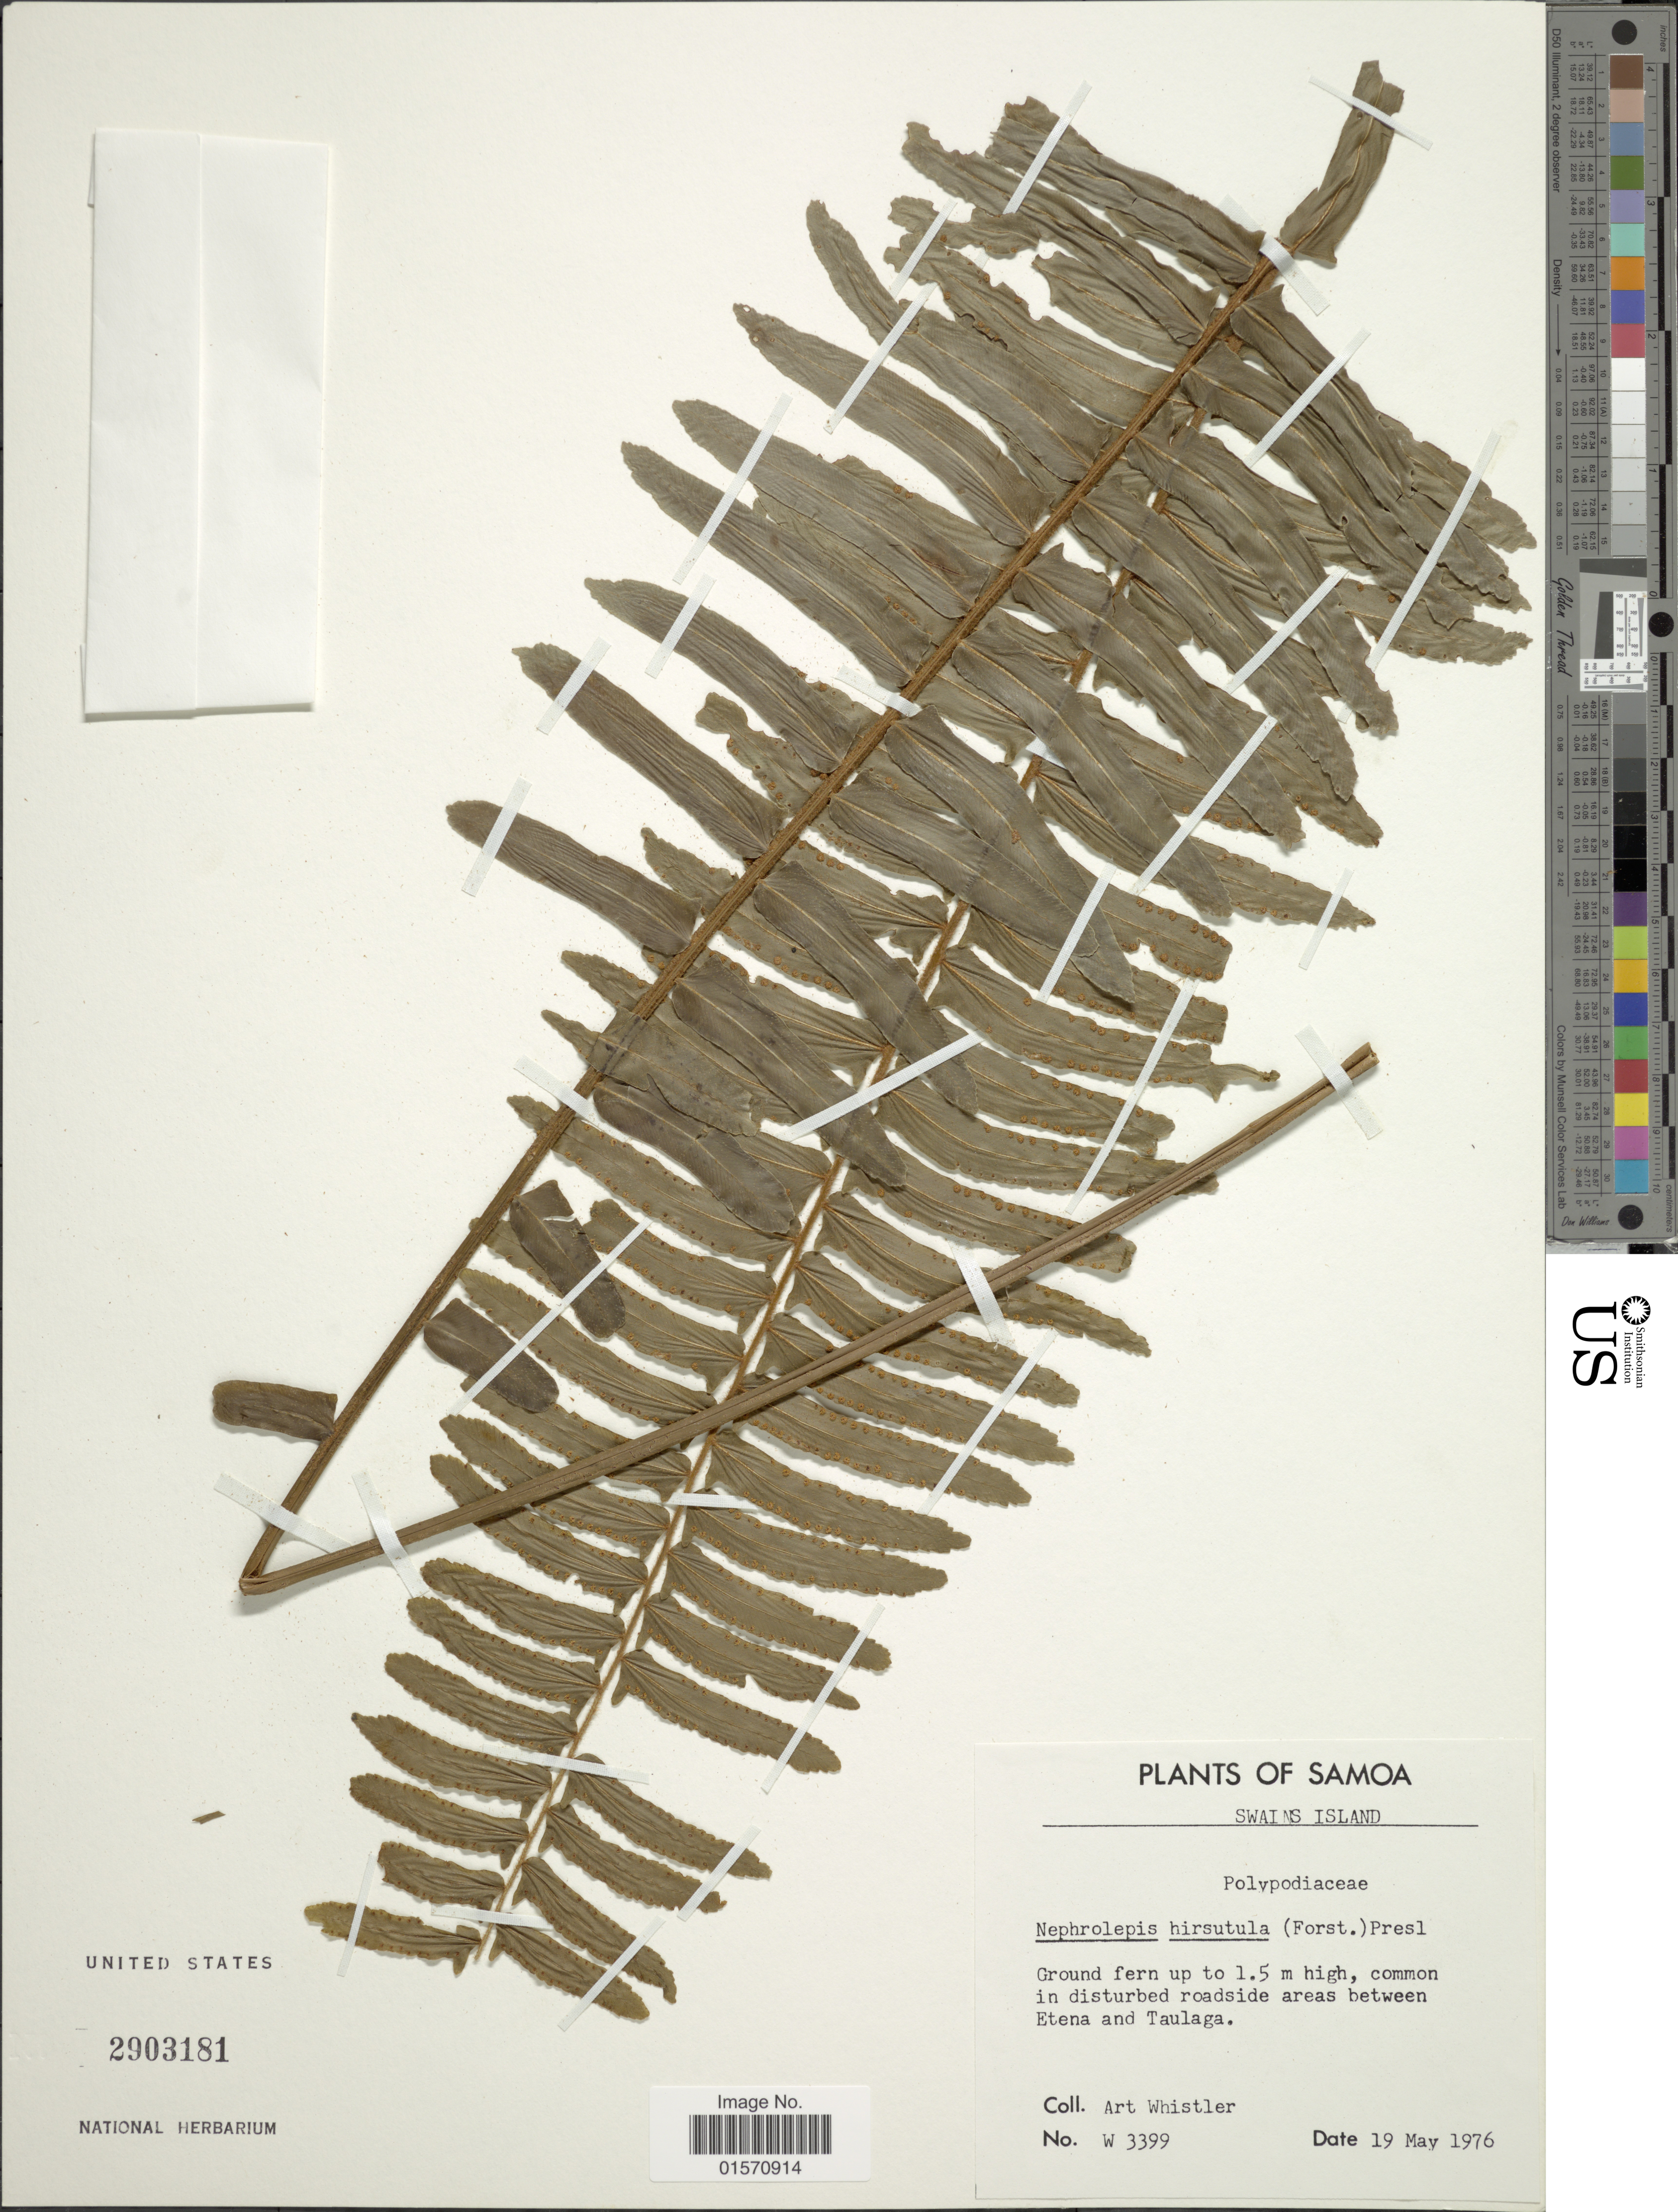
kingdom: Plantae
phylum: Tracheophyta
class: Polypodiopsida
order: Polypodiales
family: Nephrolepidaceae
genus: Nephrolepis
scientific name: Nephrolepis hirsutula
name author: (G. Forst.) C. Presl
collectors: A. Whistler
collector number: W 3399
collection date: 1976-05-19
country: American Samoa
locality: Samoa. Swains Island. In disturbed roadside areas between Etena and Taulaga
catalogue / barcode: US 2903181